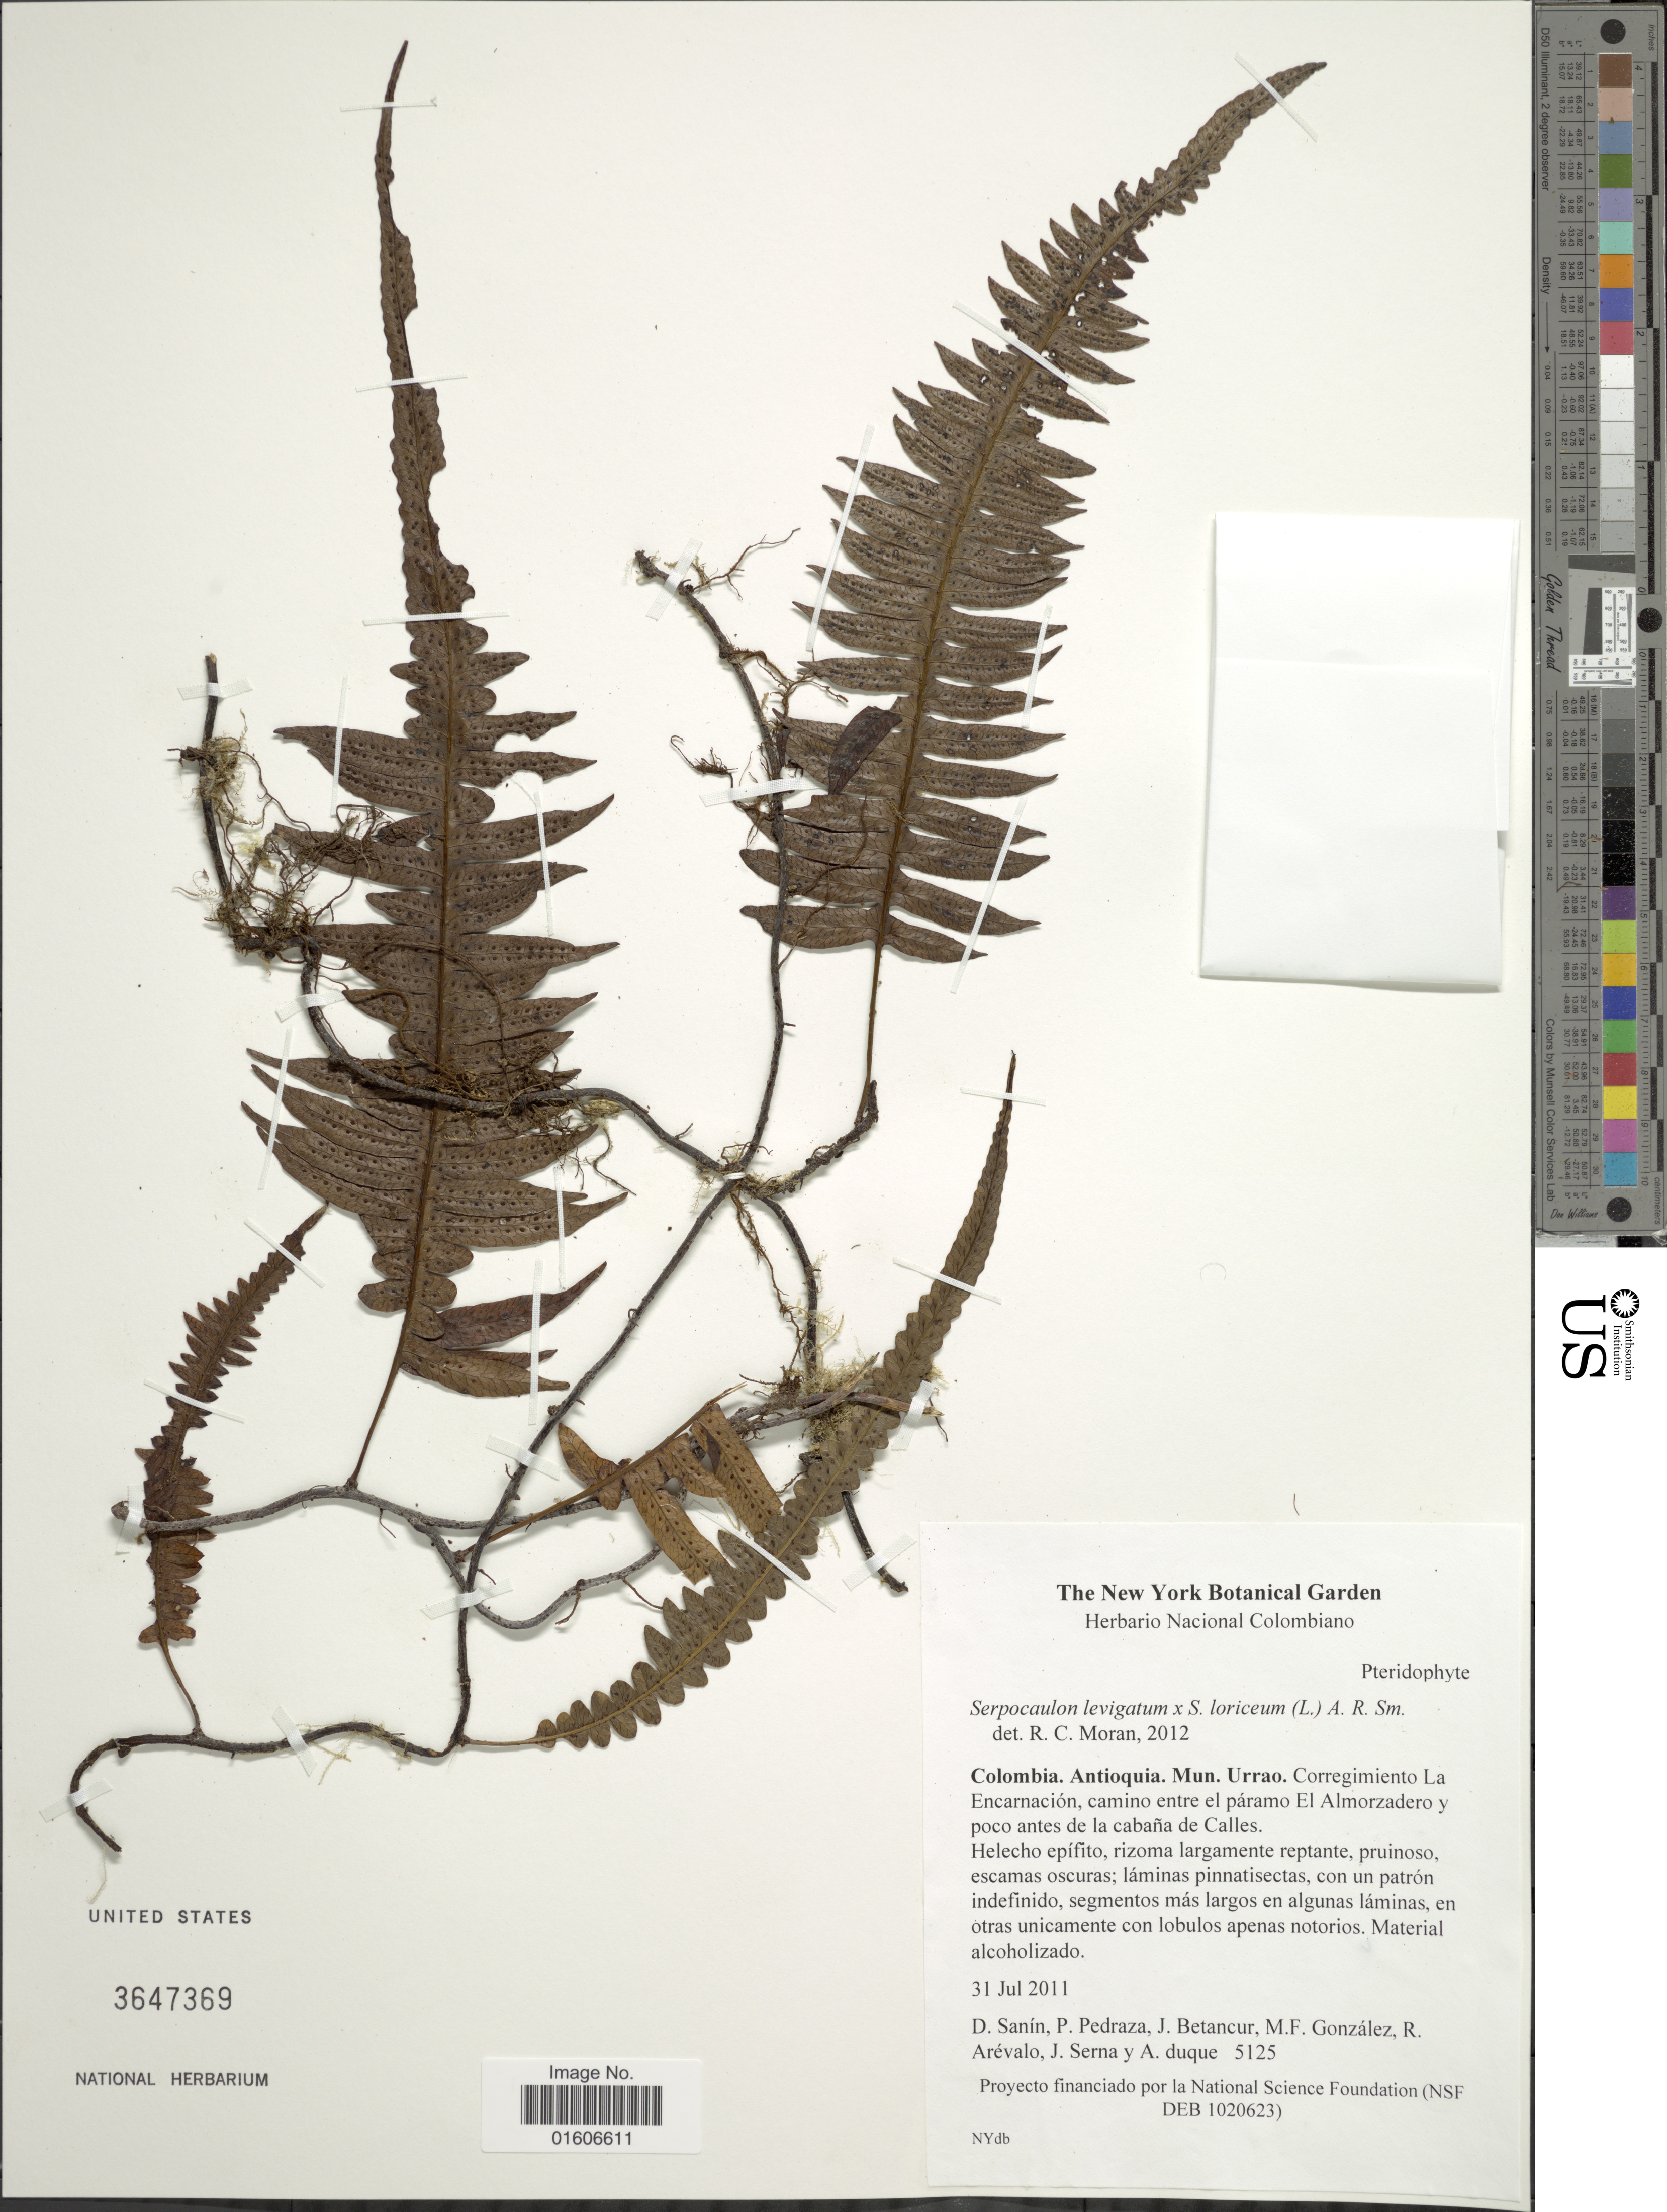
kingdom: Plantae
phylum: Tracheophyta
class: Polypodiopsida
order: Polypodiales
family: Polypodiaceae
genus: Serpocaulon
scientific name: Serpocaulon levigatum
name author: (Cav.) A.R. Sm.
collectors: D. Sanin, P. Pedraza, J. Betancur, M. Gonzalez & et al.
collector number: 5125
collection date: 2011-07-31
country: Colombia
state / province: Antioquia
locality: Colombia. Antioquia. Mun. Urrao. Corregimiento La Encarnación, camino entre el páramo El Almorzadero y poco antes de la cabaña de Calles.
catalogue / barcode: US 3647369